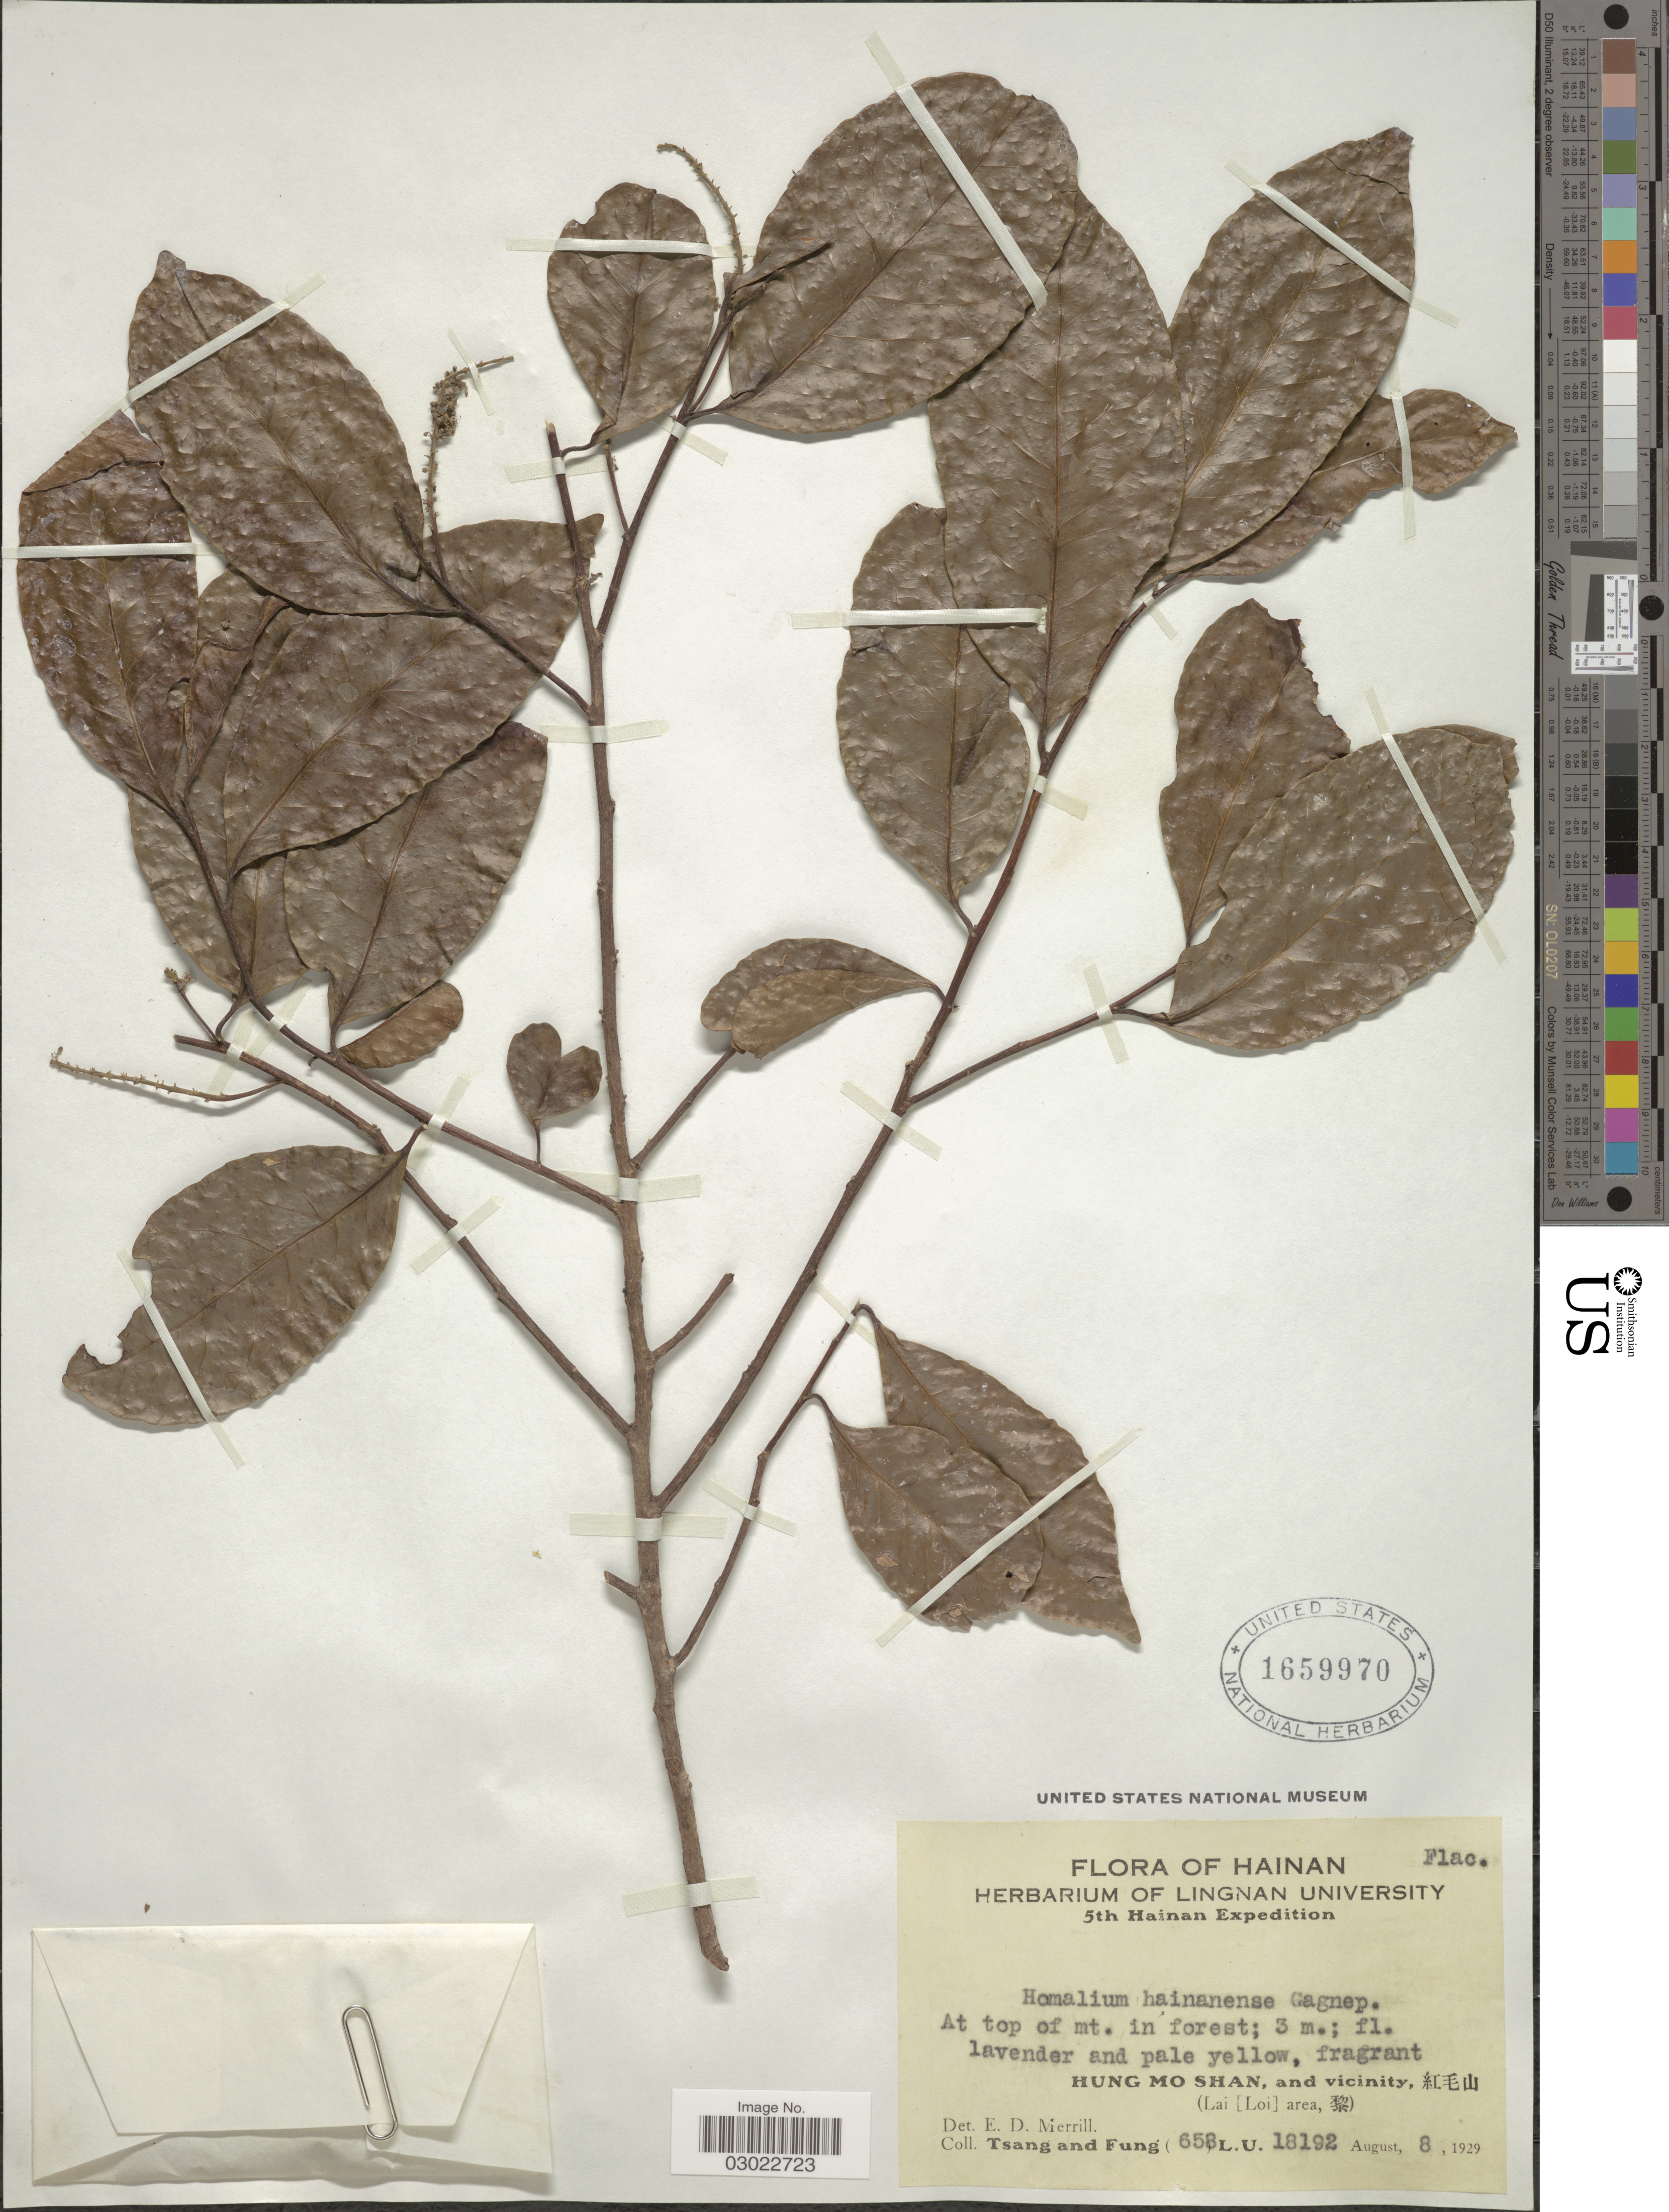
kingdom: Plantae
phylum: Tracheophyta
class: Magnoliopsida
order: Malpighiales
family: Salicaceae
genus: Homalium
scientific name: Homalium hainanense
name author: Gagnep.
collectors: -. T'sang & Fung, --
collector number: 658L.U.18192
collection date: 1929-08-08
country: China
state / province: Hainan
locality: Hung Mo Shan, and vicinity, (Lai [Loi] area).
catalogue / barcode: US 1659970